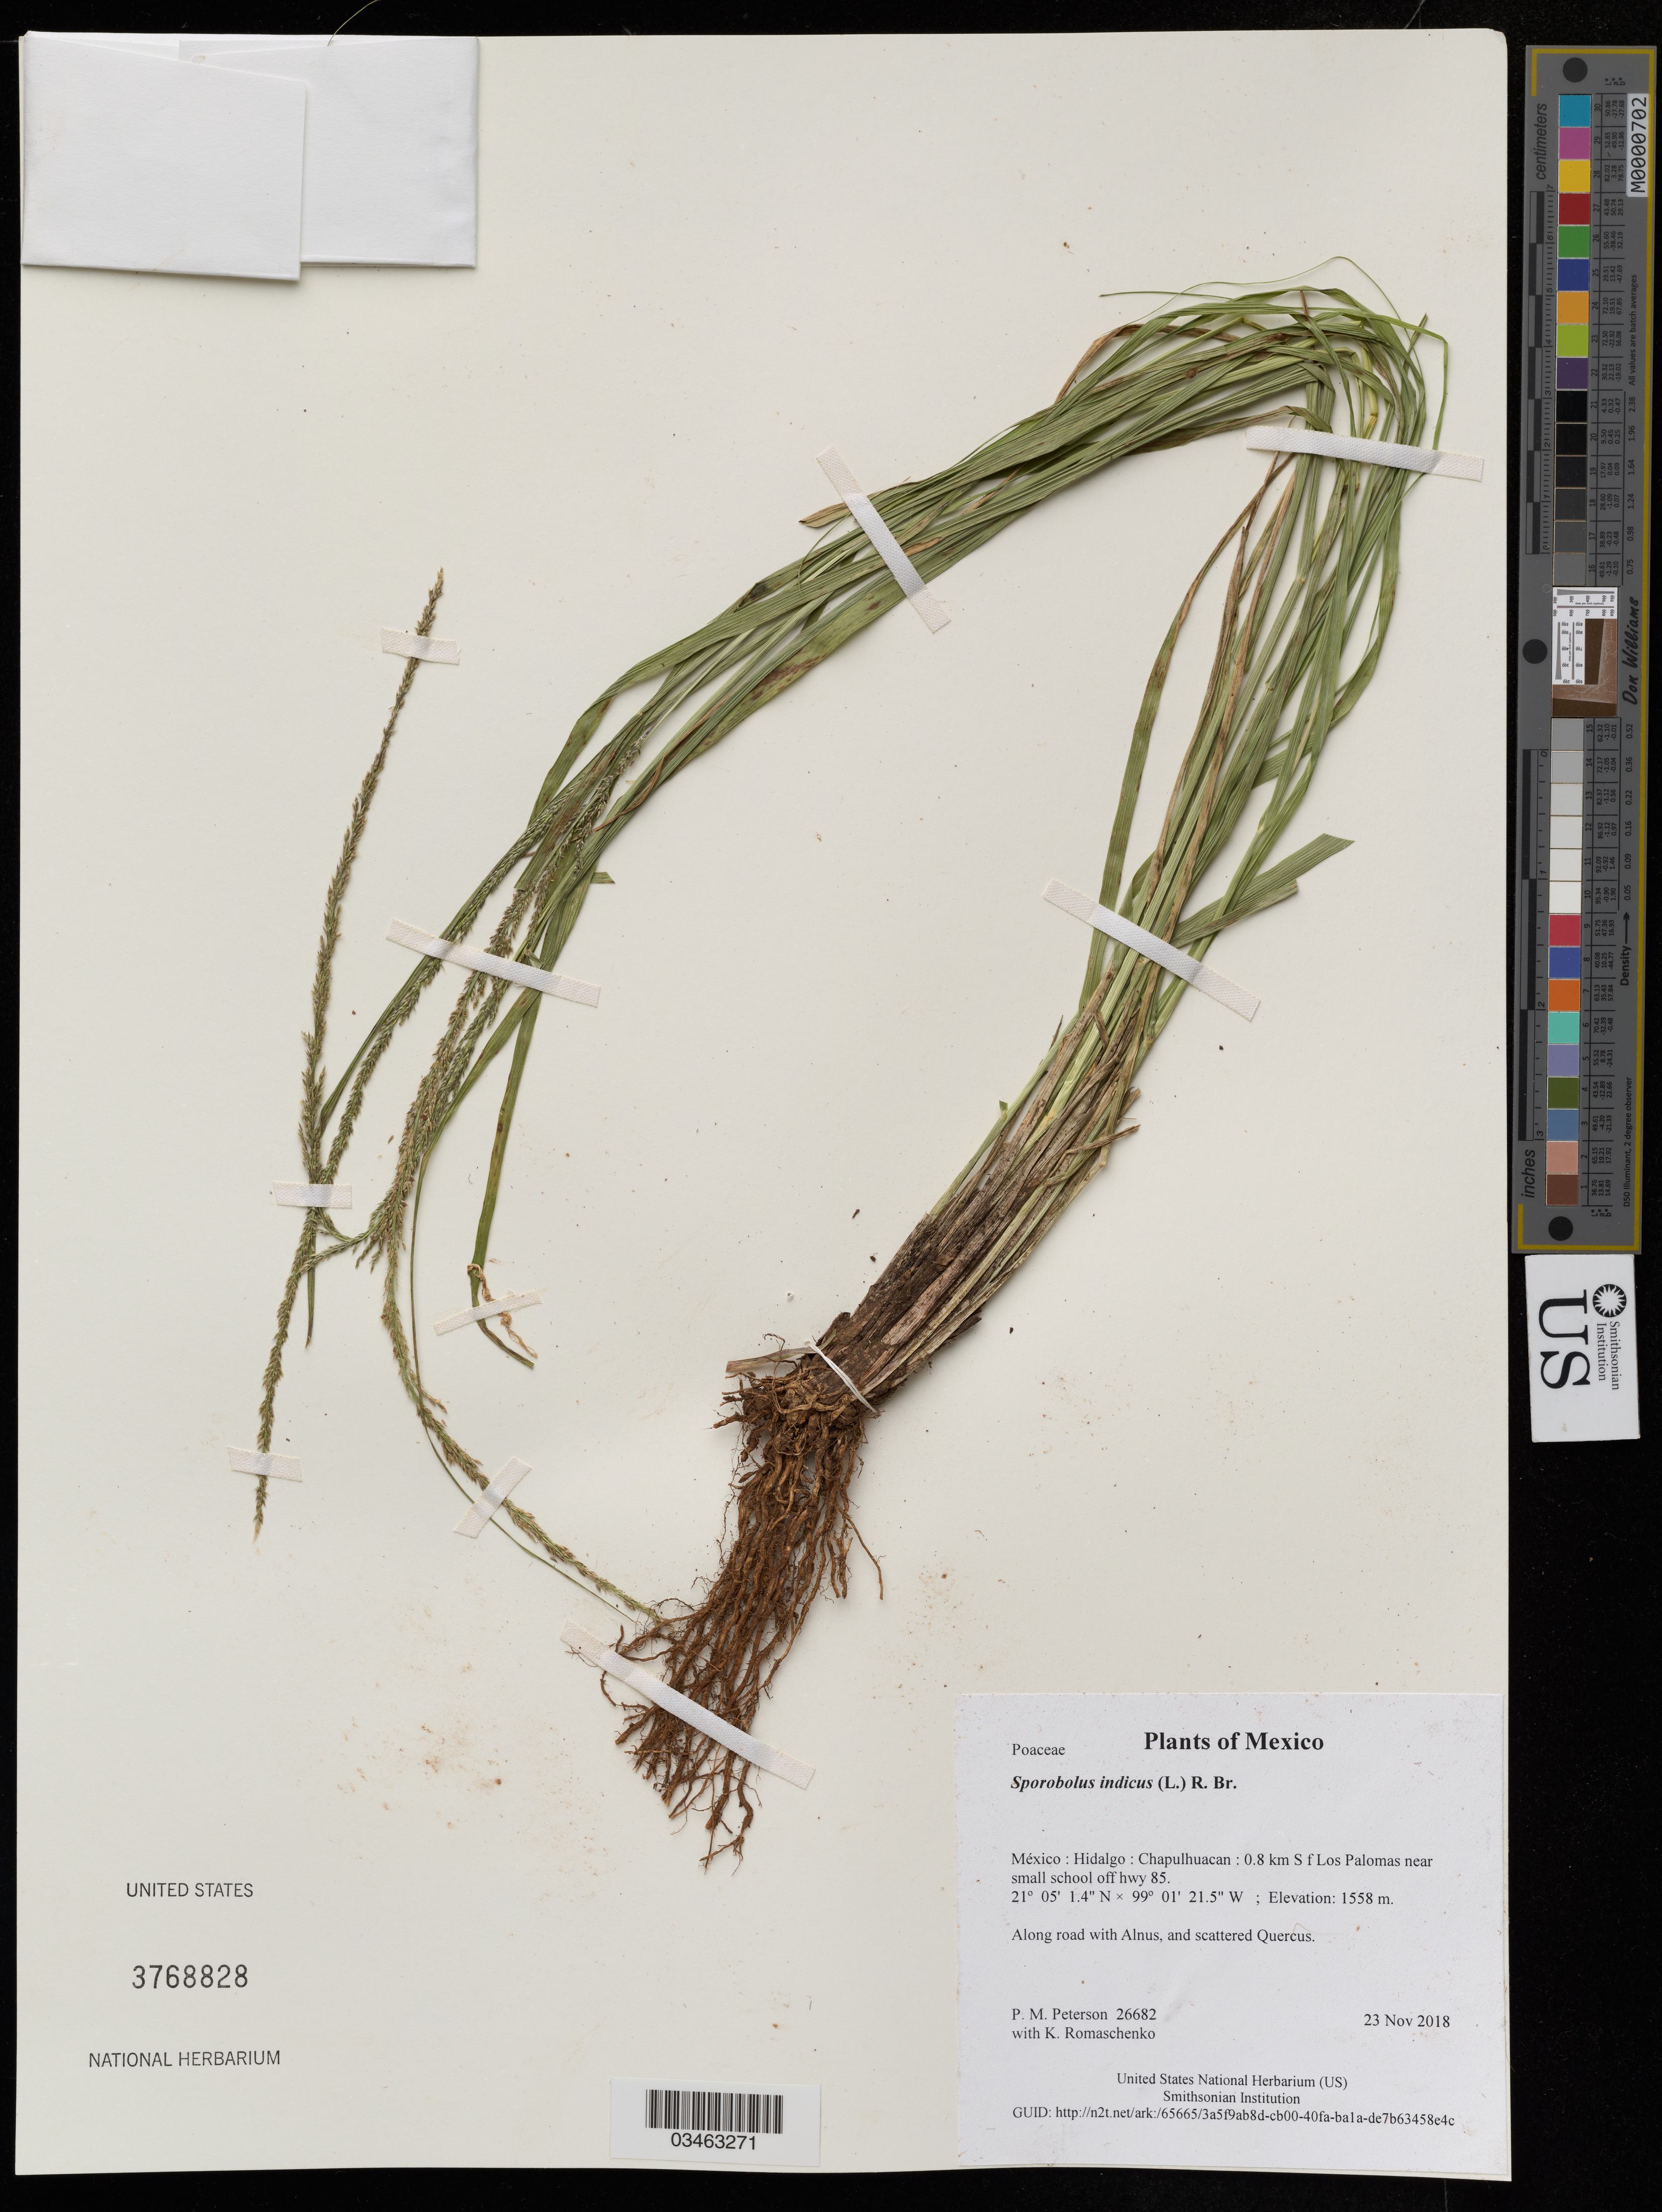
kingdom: Plantae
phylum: Tracheophyta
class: Liliopsida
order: Poales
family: Poaceae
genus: Sporobolus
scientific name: Sporobolus indicus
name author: (L.) R. Br.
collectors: P. M. Peterson & K. Romaschenko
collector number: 26682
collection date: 2018-11-23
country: México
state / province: Hidalgo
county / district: Chapulhuacan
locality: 0.8 km S f Los Palomas near small school off hwy 85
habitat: Along road with Alnus, and scattered Quercus.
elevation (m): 1558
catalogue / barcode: US 3768828